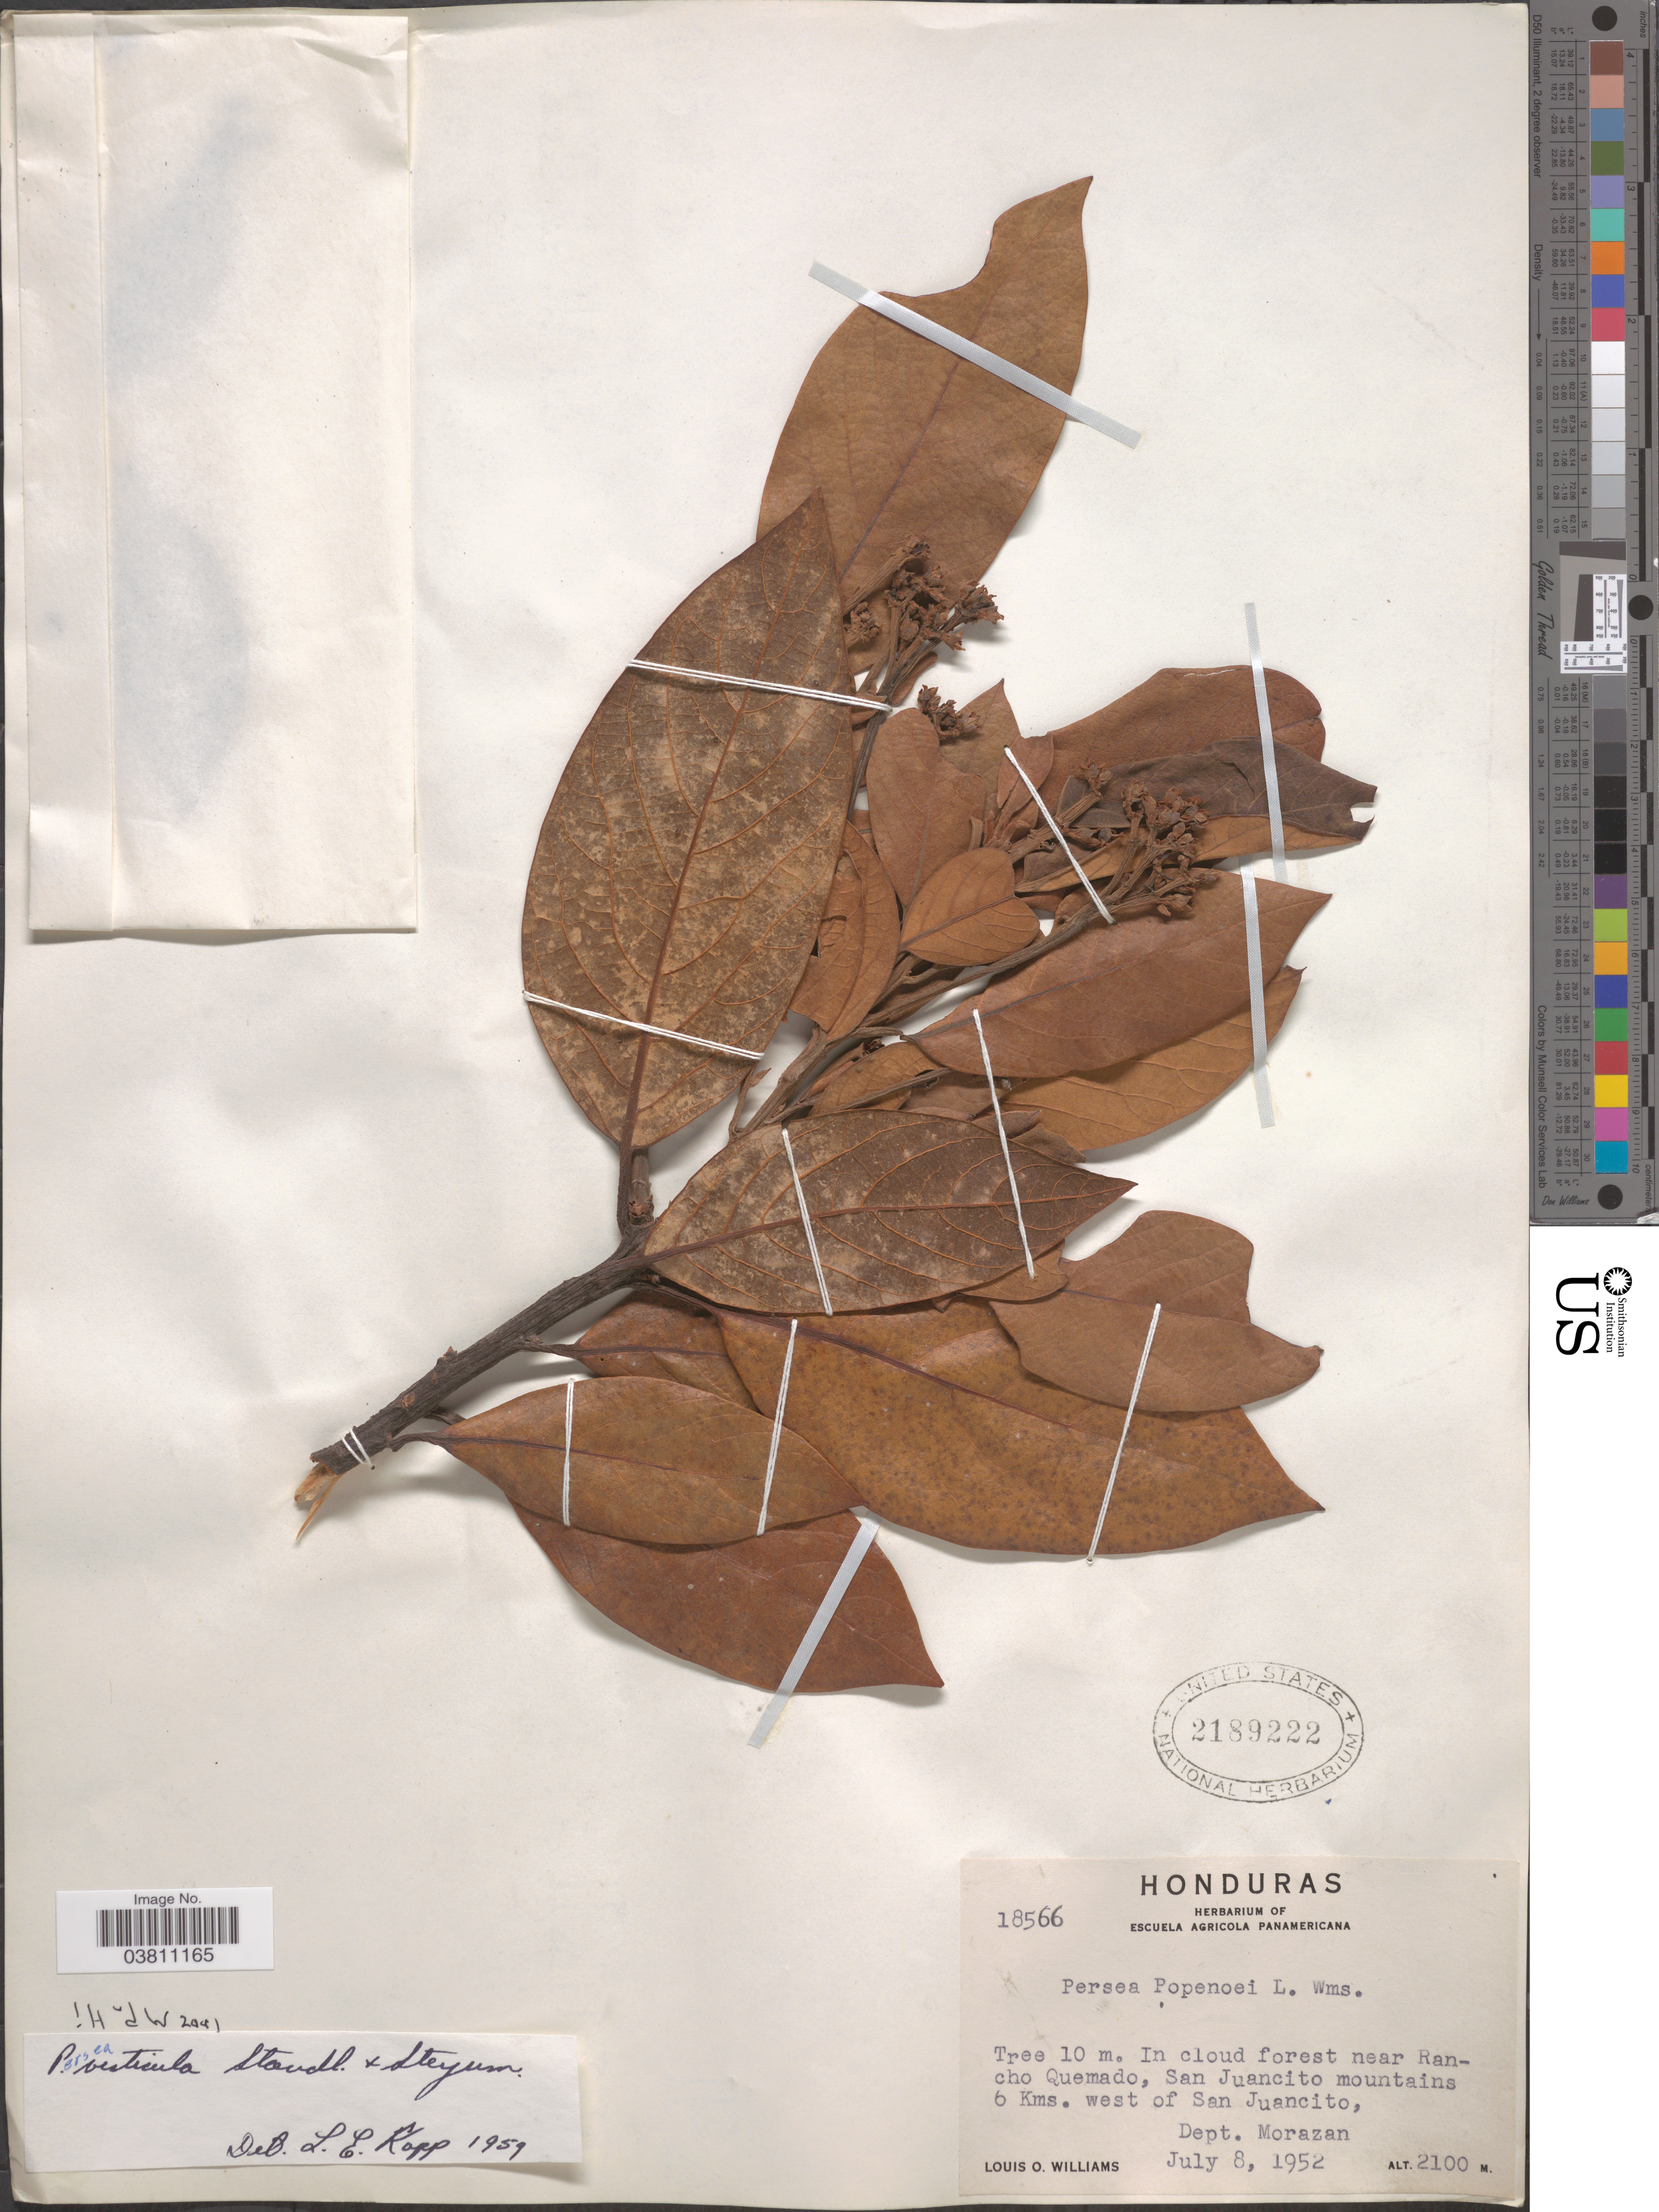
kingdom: Plantae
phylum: Tracheophyta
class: Magnoliopsida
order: Laurales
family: Lauraceae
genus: Persea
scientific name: Persea vesticula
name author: Standl. & Steyerm.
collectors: L. O. Williams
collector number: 18566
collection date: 1952-07-08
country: Honduras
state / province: Fco. Morazán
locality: Near Rancho Quemado, San Juancito mountains 6 Kms. west of San Juancito, Dept. Morazan.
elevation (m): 2100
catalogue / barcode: US 2189222